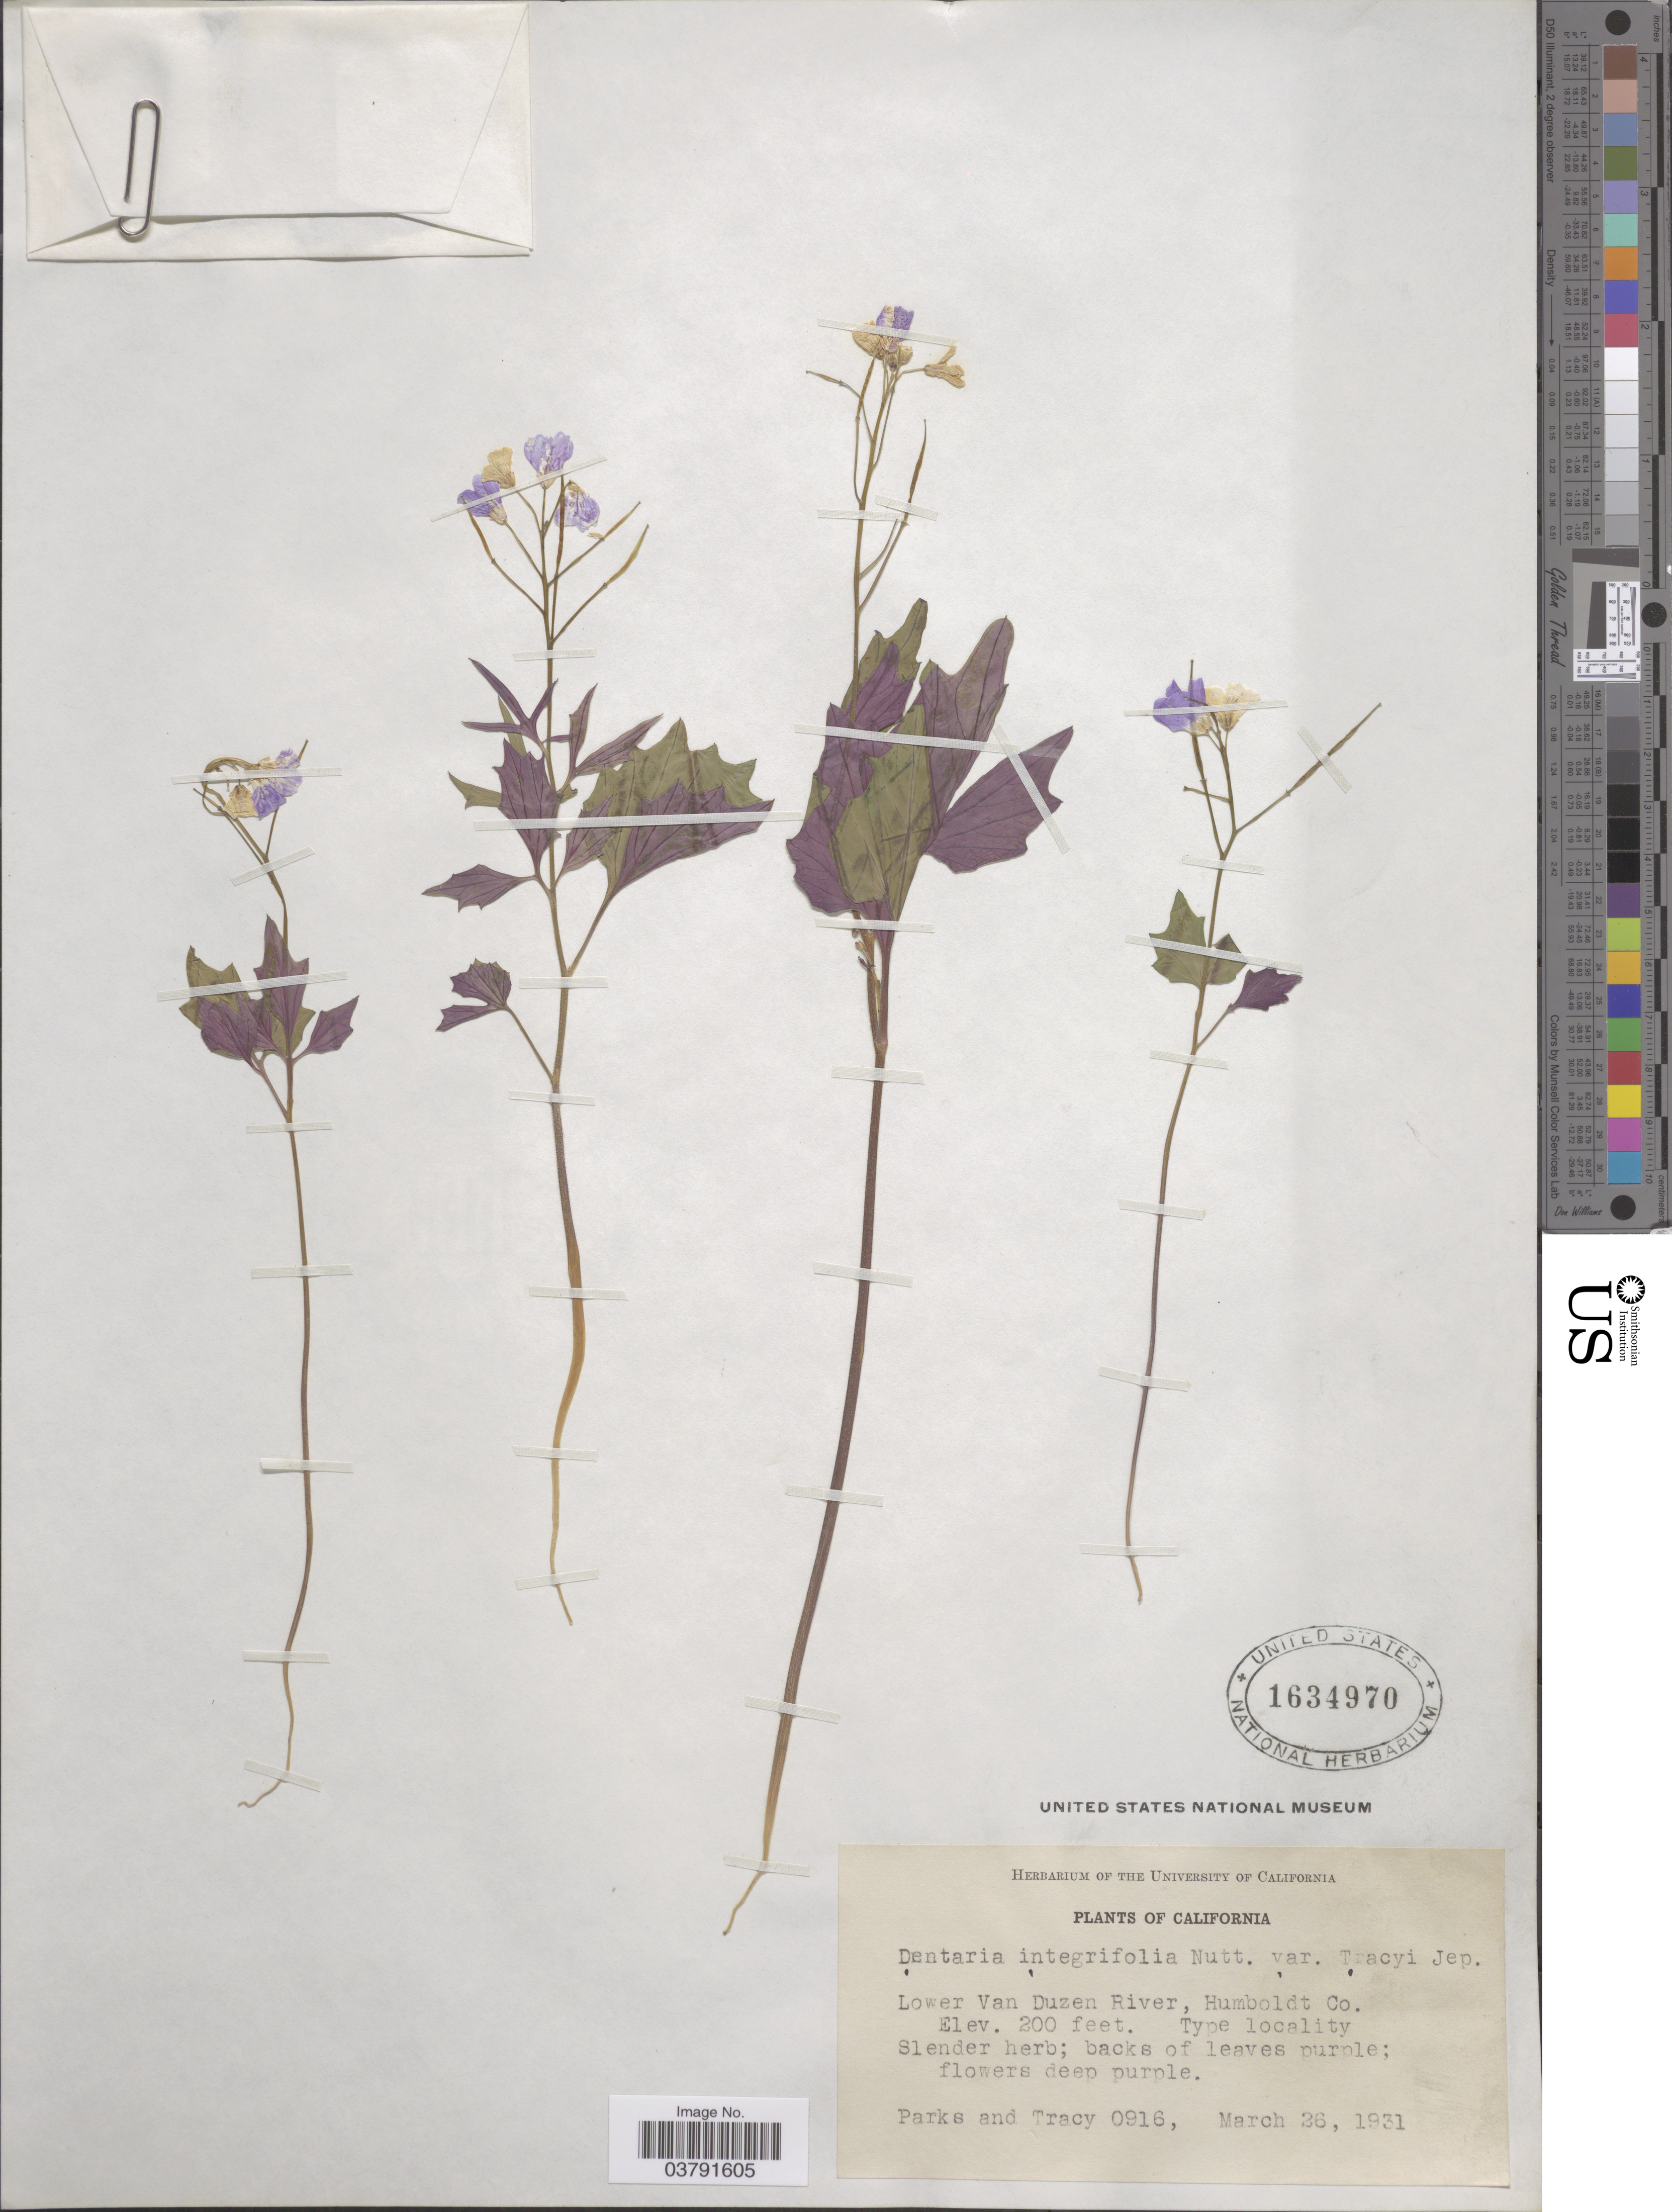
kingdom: Plantae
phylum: Tracheophyta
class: Magnoliopsida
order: Brassicales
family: Brassicaceae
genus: Dentaria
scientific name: Dentaria californica var. sinuata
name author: (Greene) Detling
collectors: Parks & -. Tracy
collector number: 0916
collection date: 1931-03-26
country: United States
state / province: California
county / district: Humboldt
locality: Lower Van Duzen River, Humboldt Co.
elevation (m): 61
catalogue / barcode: US 1634970